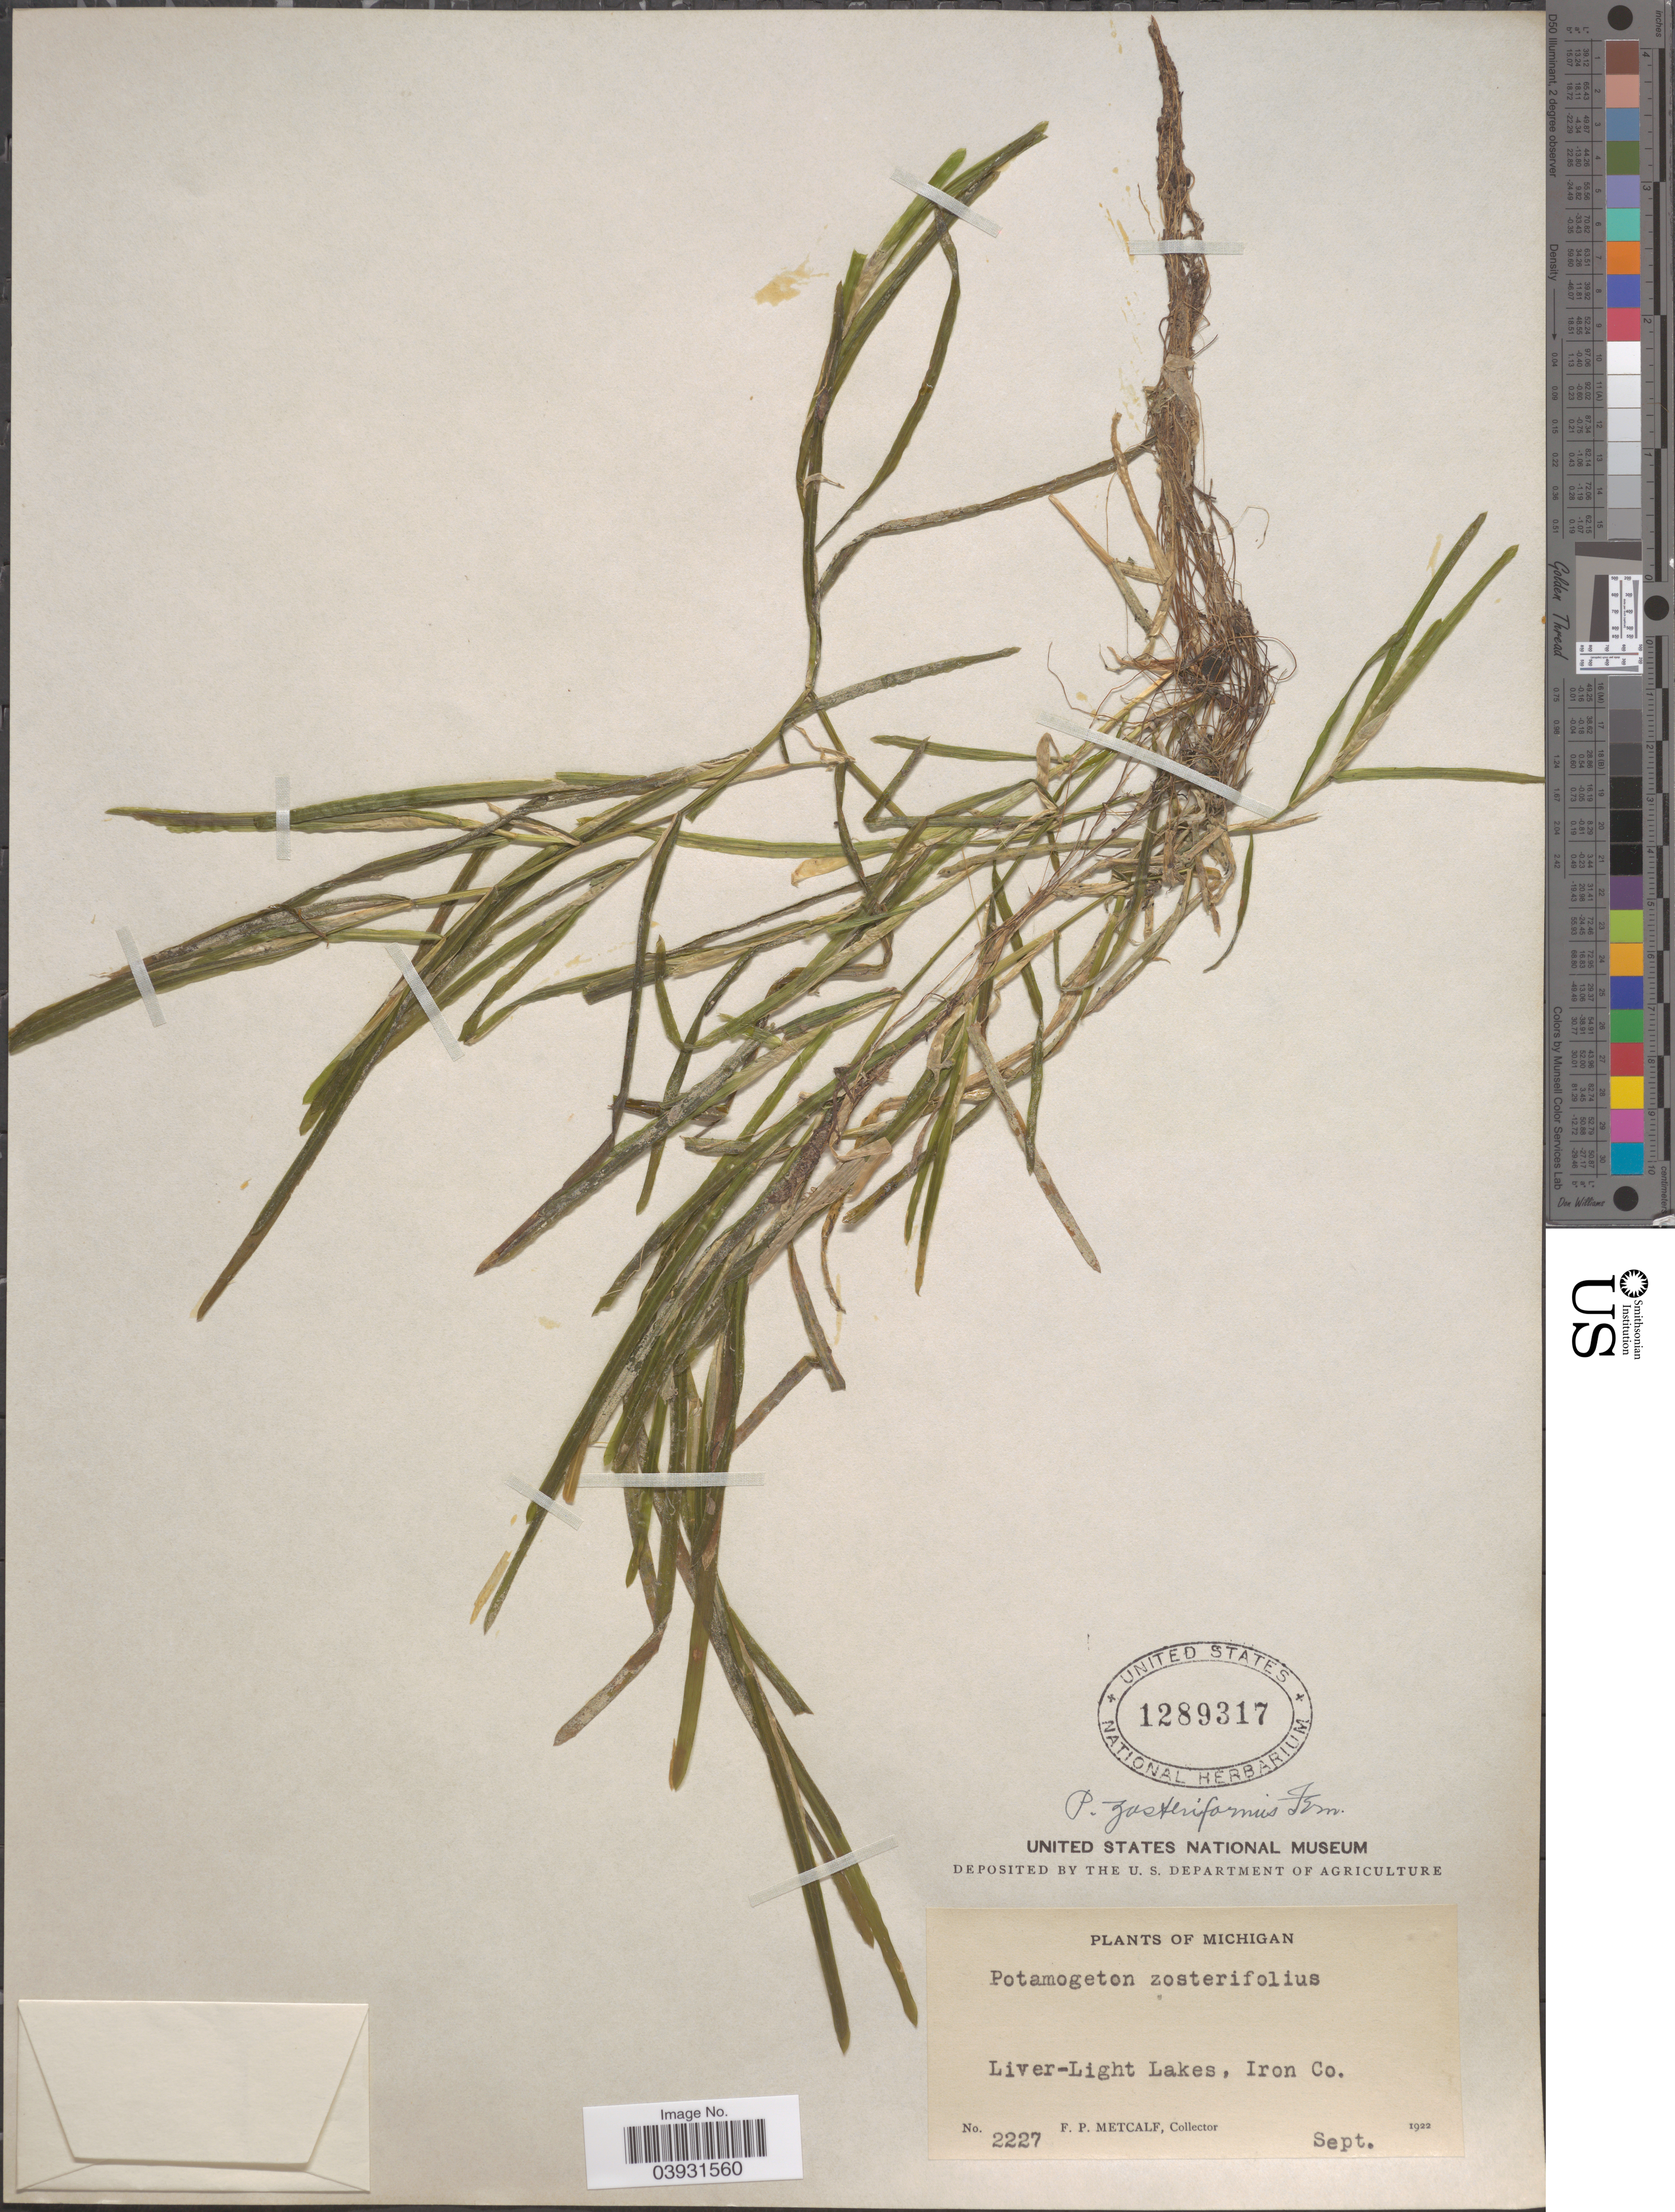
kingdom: Plantae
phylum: Tracheophyta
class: Liliopsida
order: Alismatales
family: Potamogetonaceae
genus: Potamogeton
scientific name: Potamogeton zosterifolius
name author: Schumach.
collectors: F. Metcalf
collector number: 2227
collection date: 1922-09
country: United States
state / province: Michigan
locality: Liver-Light Lakes, Iron Co.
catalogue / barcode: US 1289317